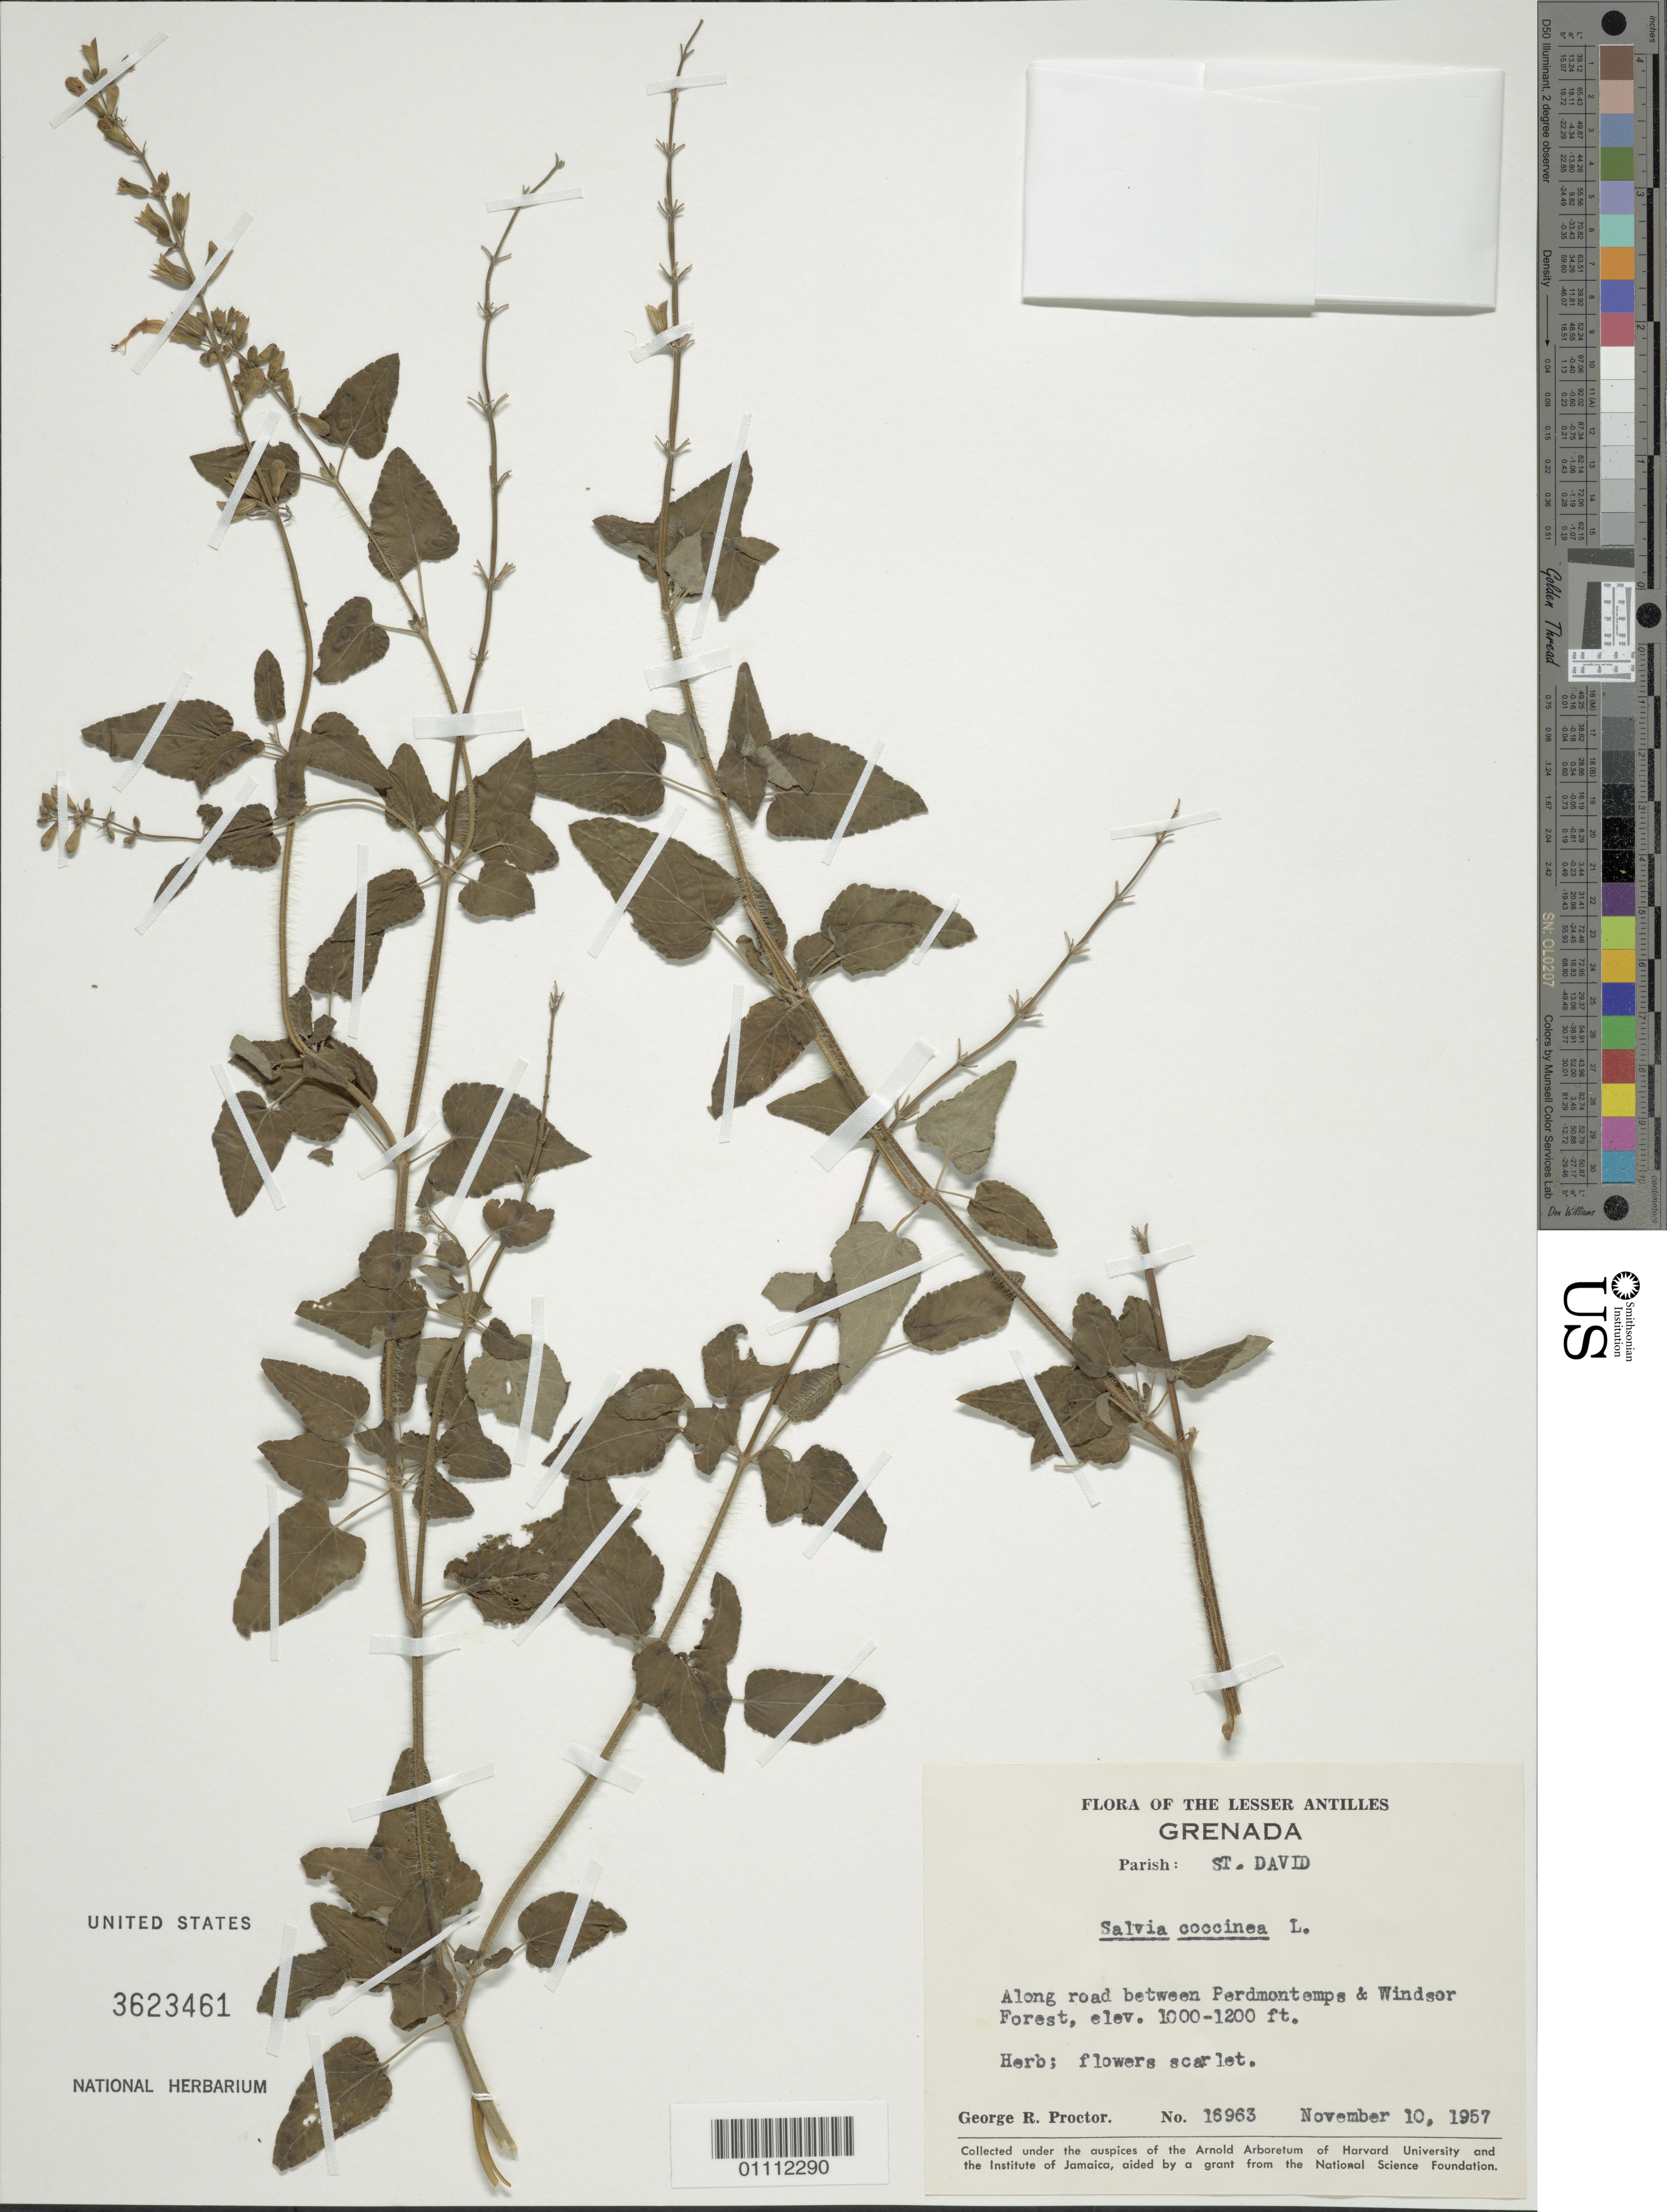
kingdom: Plantae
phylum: Tracheophyta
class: Magnoliopsida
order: Lamiales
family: Lamiaceae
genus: Salvia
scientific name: Salvia coccinea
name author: Buc'hoz ex Etl.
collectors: G. R. Proctor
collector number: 16963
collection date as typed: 10 Nov 1957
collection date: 1957-11-10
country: Grenada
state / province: Saint David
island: Grenada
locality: Perdomtemps to Windsor Forest road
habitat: Along road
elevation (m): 305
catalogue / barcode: US 3623461